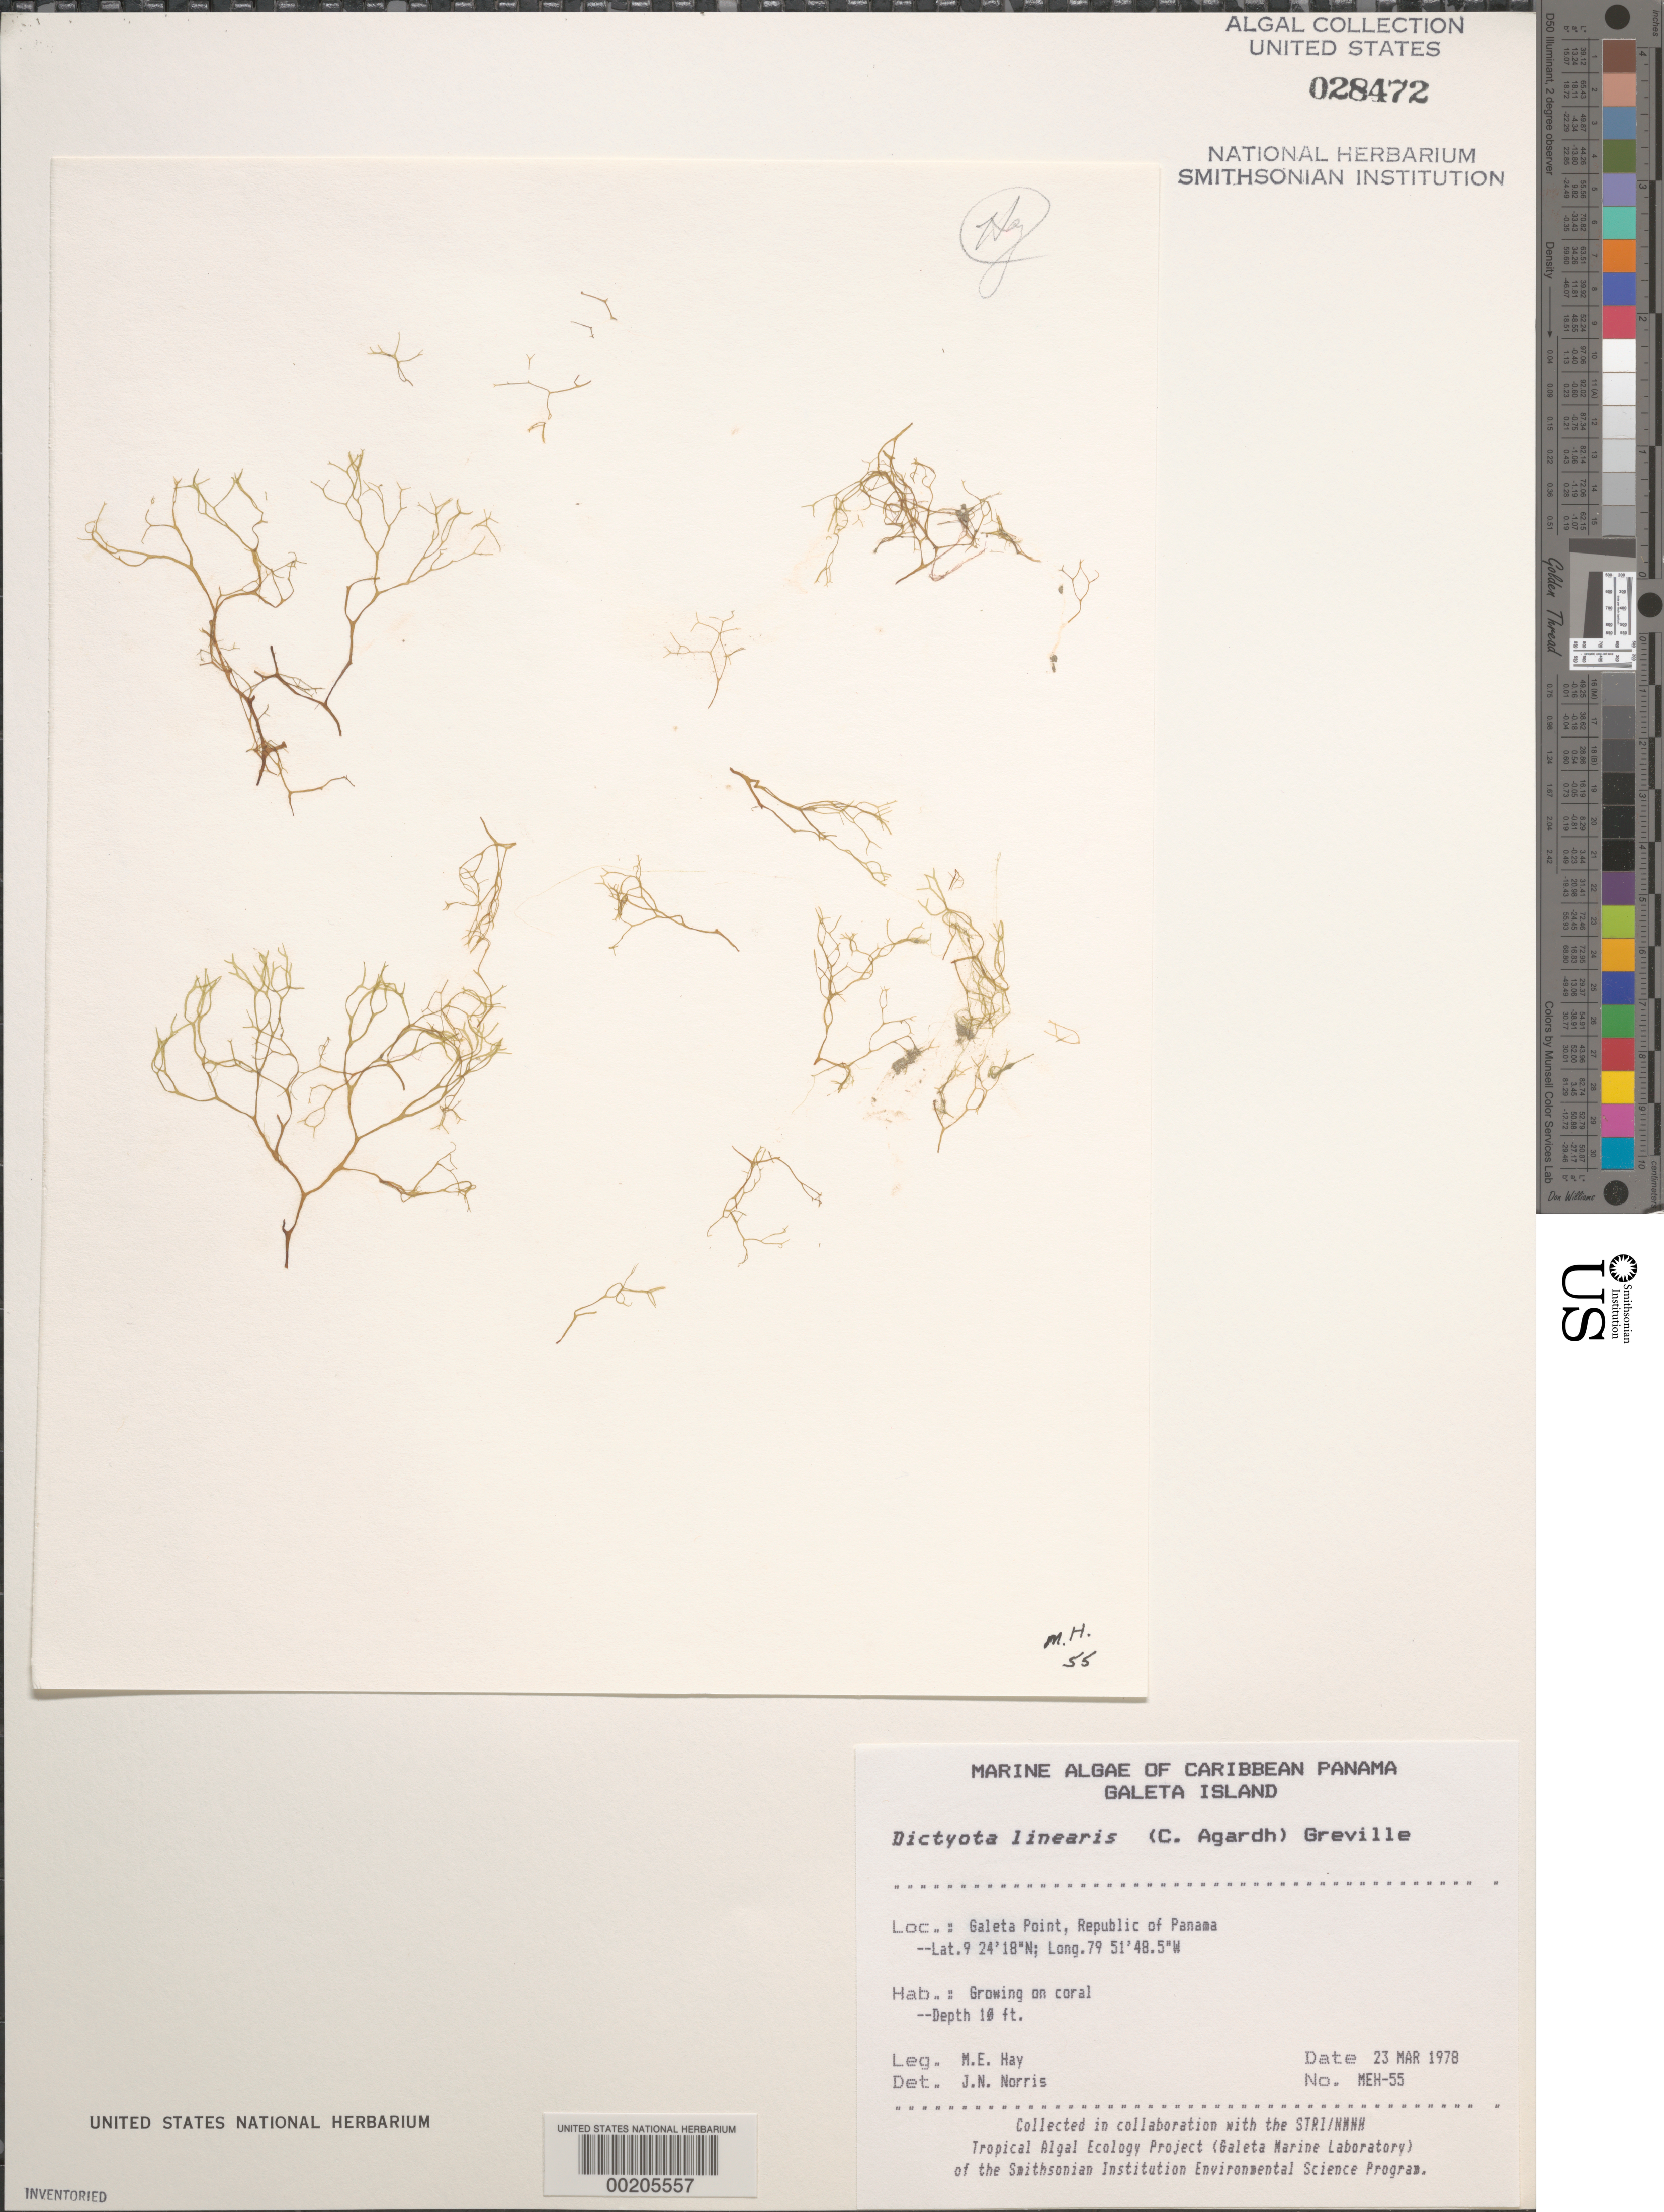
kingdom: Chromista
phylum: Ochrophyta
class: Phaeophyceae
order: Dictyotales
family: Dictyotaceae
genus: Dictyota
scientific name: Dictyota linearis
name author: (C. Agardh) Grev.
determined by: Norris, James N.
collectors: M. E. Hay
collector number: MEH-55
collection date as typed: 23 Mar 1978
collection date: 1978-03-23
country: Panama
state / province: Colón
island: Galeta Island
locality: Galeta Point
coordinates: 9 24' 18" N, 79 51' 48.5" W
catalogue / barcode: US 28472